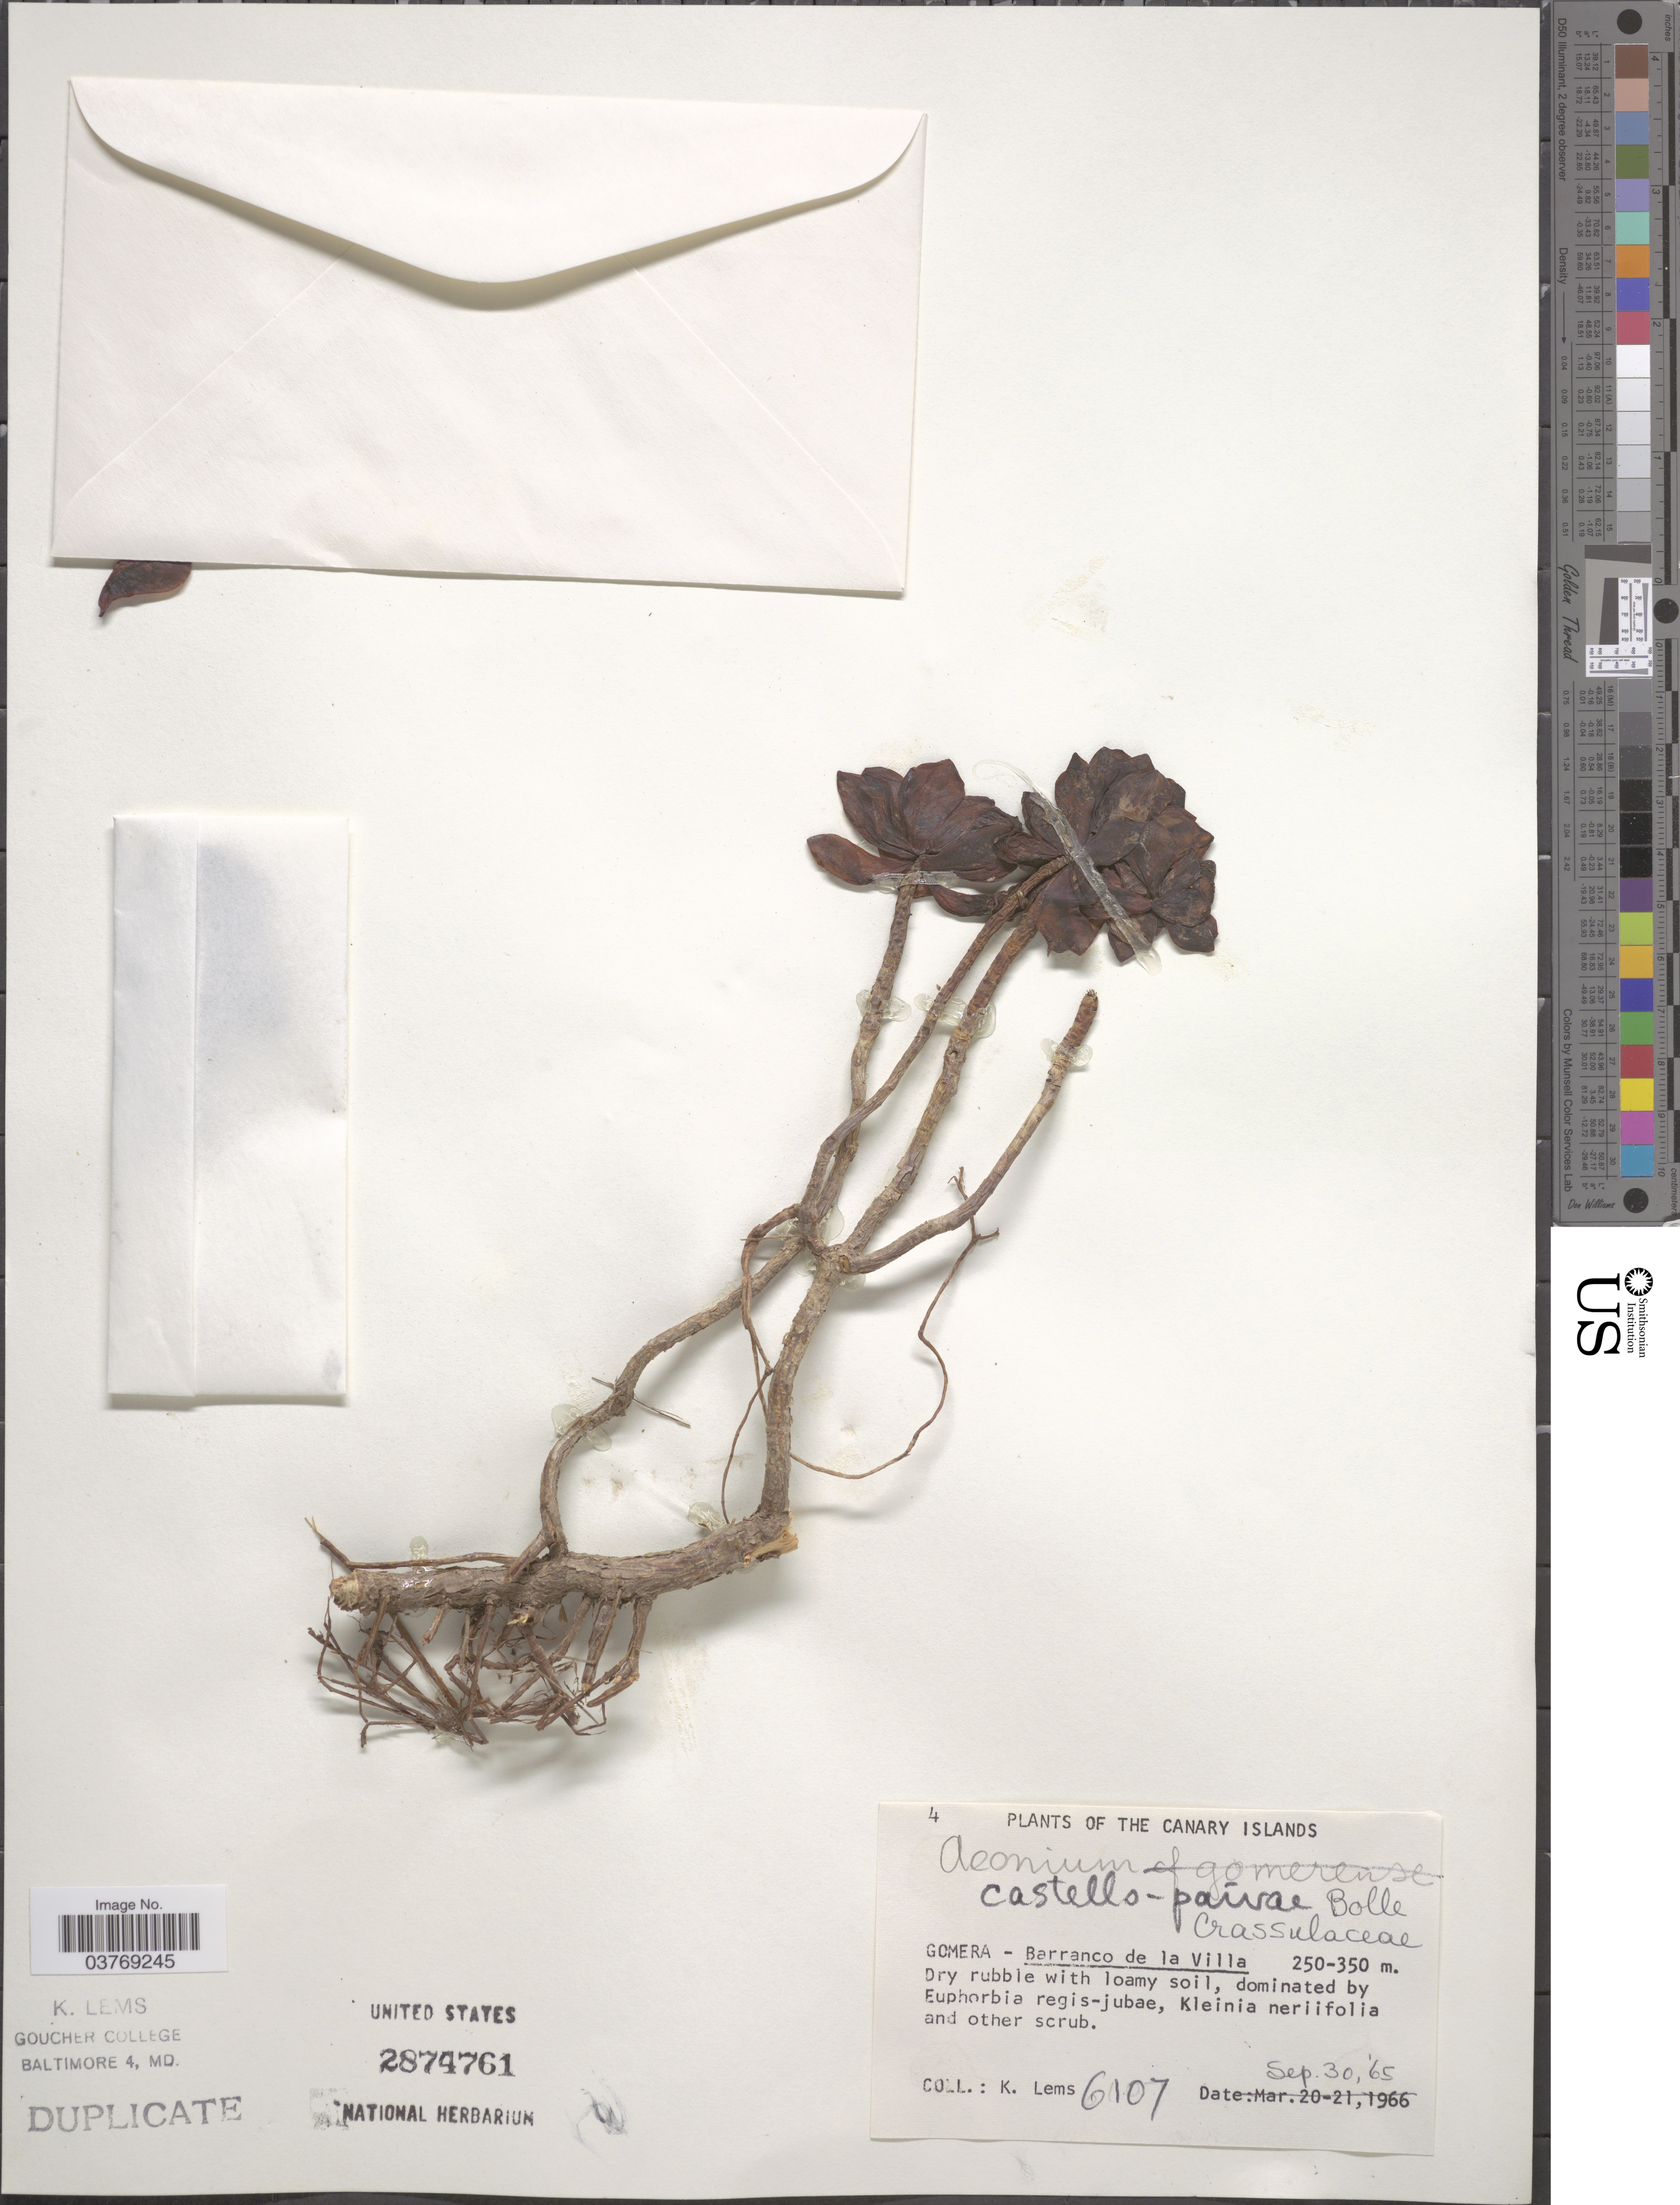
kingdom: Plantae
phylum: Tracheophyta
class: Magnoliopsida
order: Saxifragales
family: Crassulaceae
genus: Aeonium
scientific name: Aeonium castello-paivae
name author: Bolle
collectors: K. Lems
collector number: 6107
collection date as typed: Transcribed d/m/y: 30/9/65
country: Spain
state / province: Canarias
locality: The Canary Islands. Gomera - Barranco de la Villa.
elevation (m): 250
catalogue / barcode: US 2874761